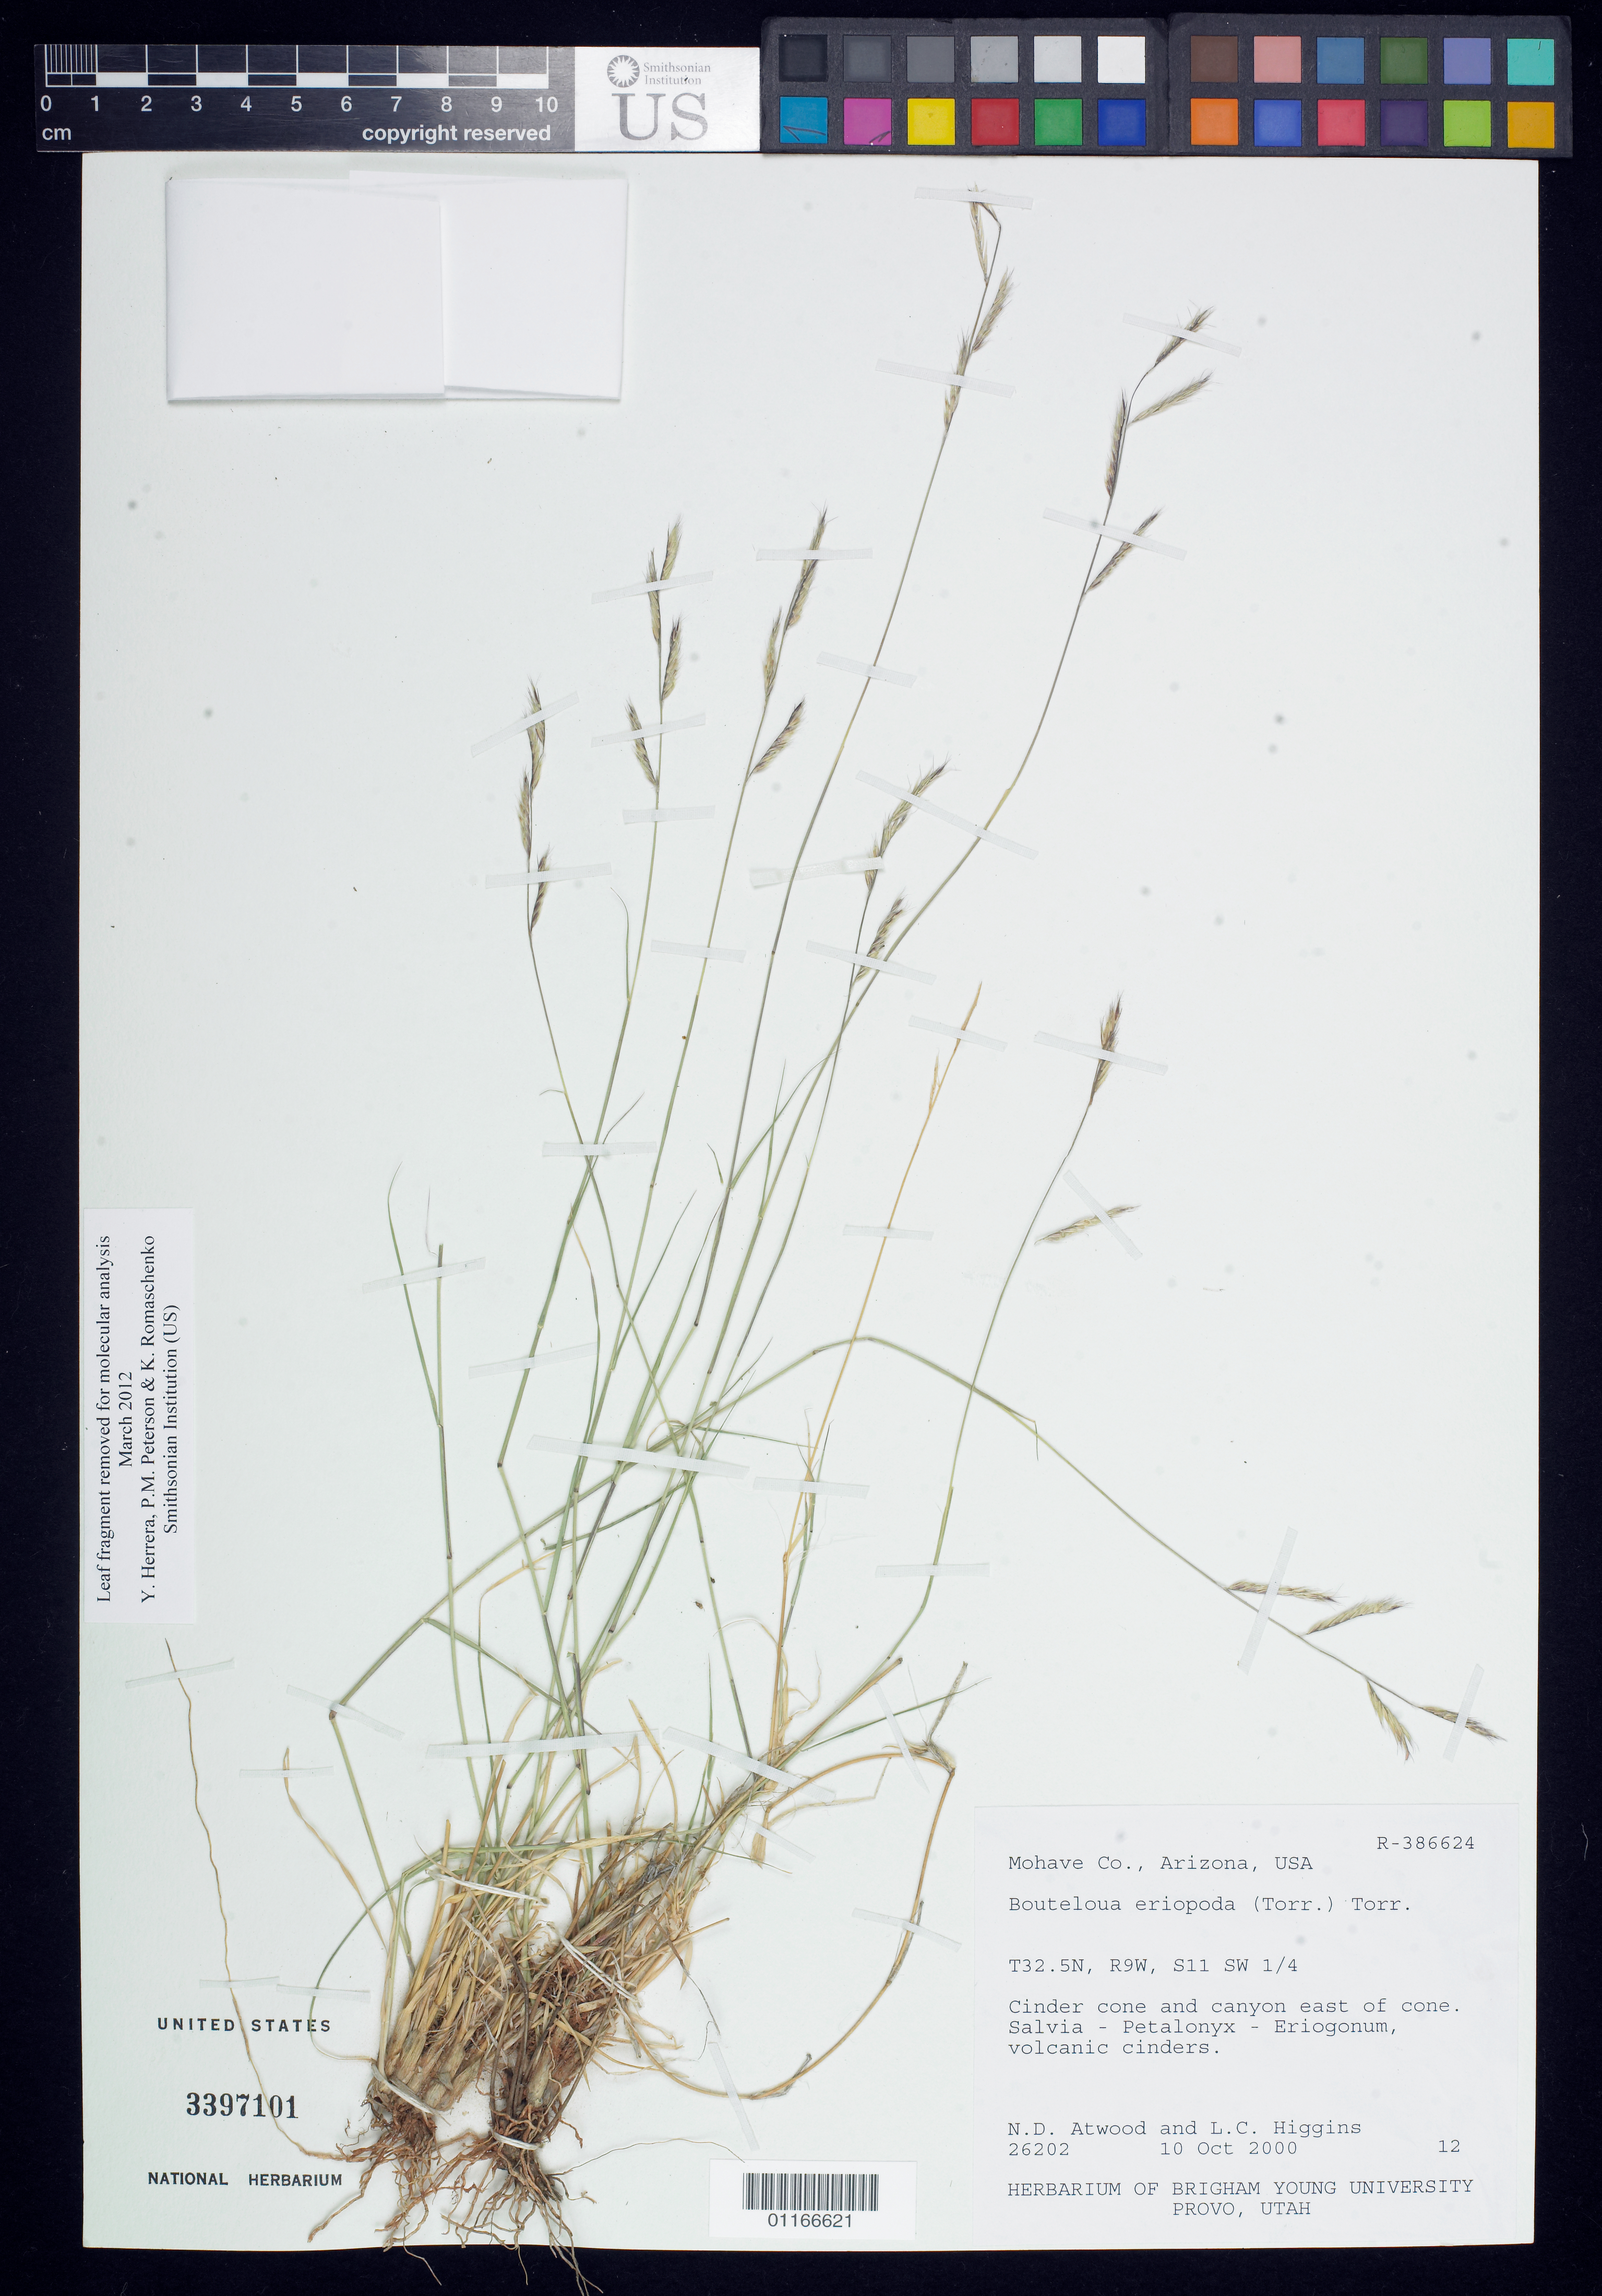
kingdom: Plantae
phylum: Tracheophyta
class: Liliopsida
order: Poales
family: Poaceae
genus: Bouteloua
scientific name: Bouteloua eriopoda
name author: (Torr.) Torr.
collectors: N. D. Atwood & L. Higgins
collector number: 26202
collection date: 2000-10-10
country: United States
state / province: Arizona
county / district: Mohave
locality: T32.5N, R9W, S11 SW 1/4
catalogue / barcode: US 3397101